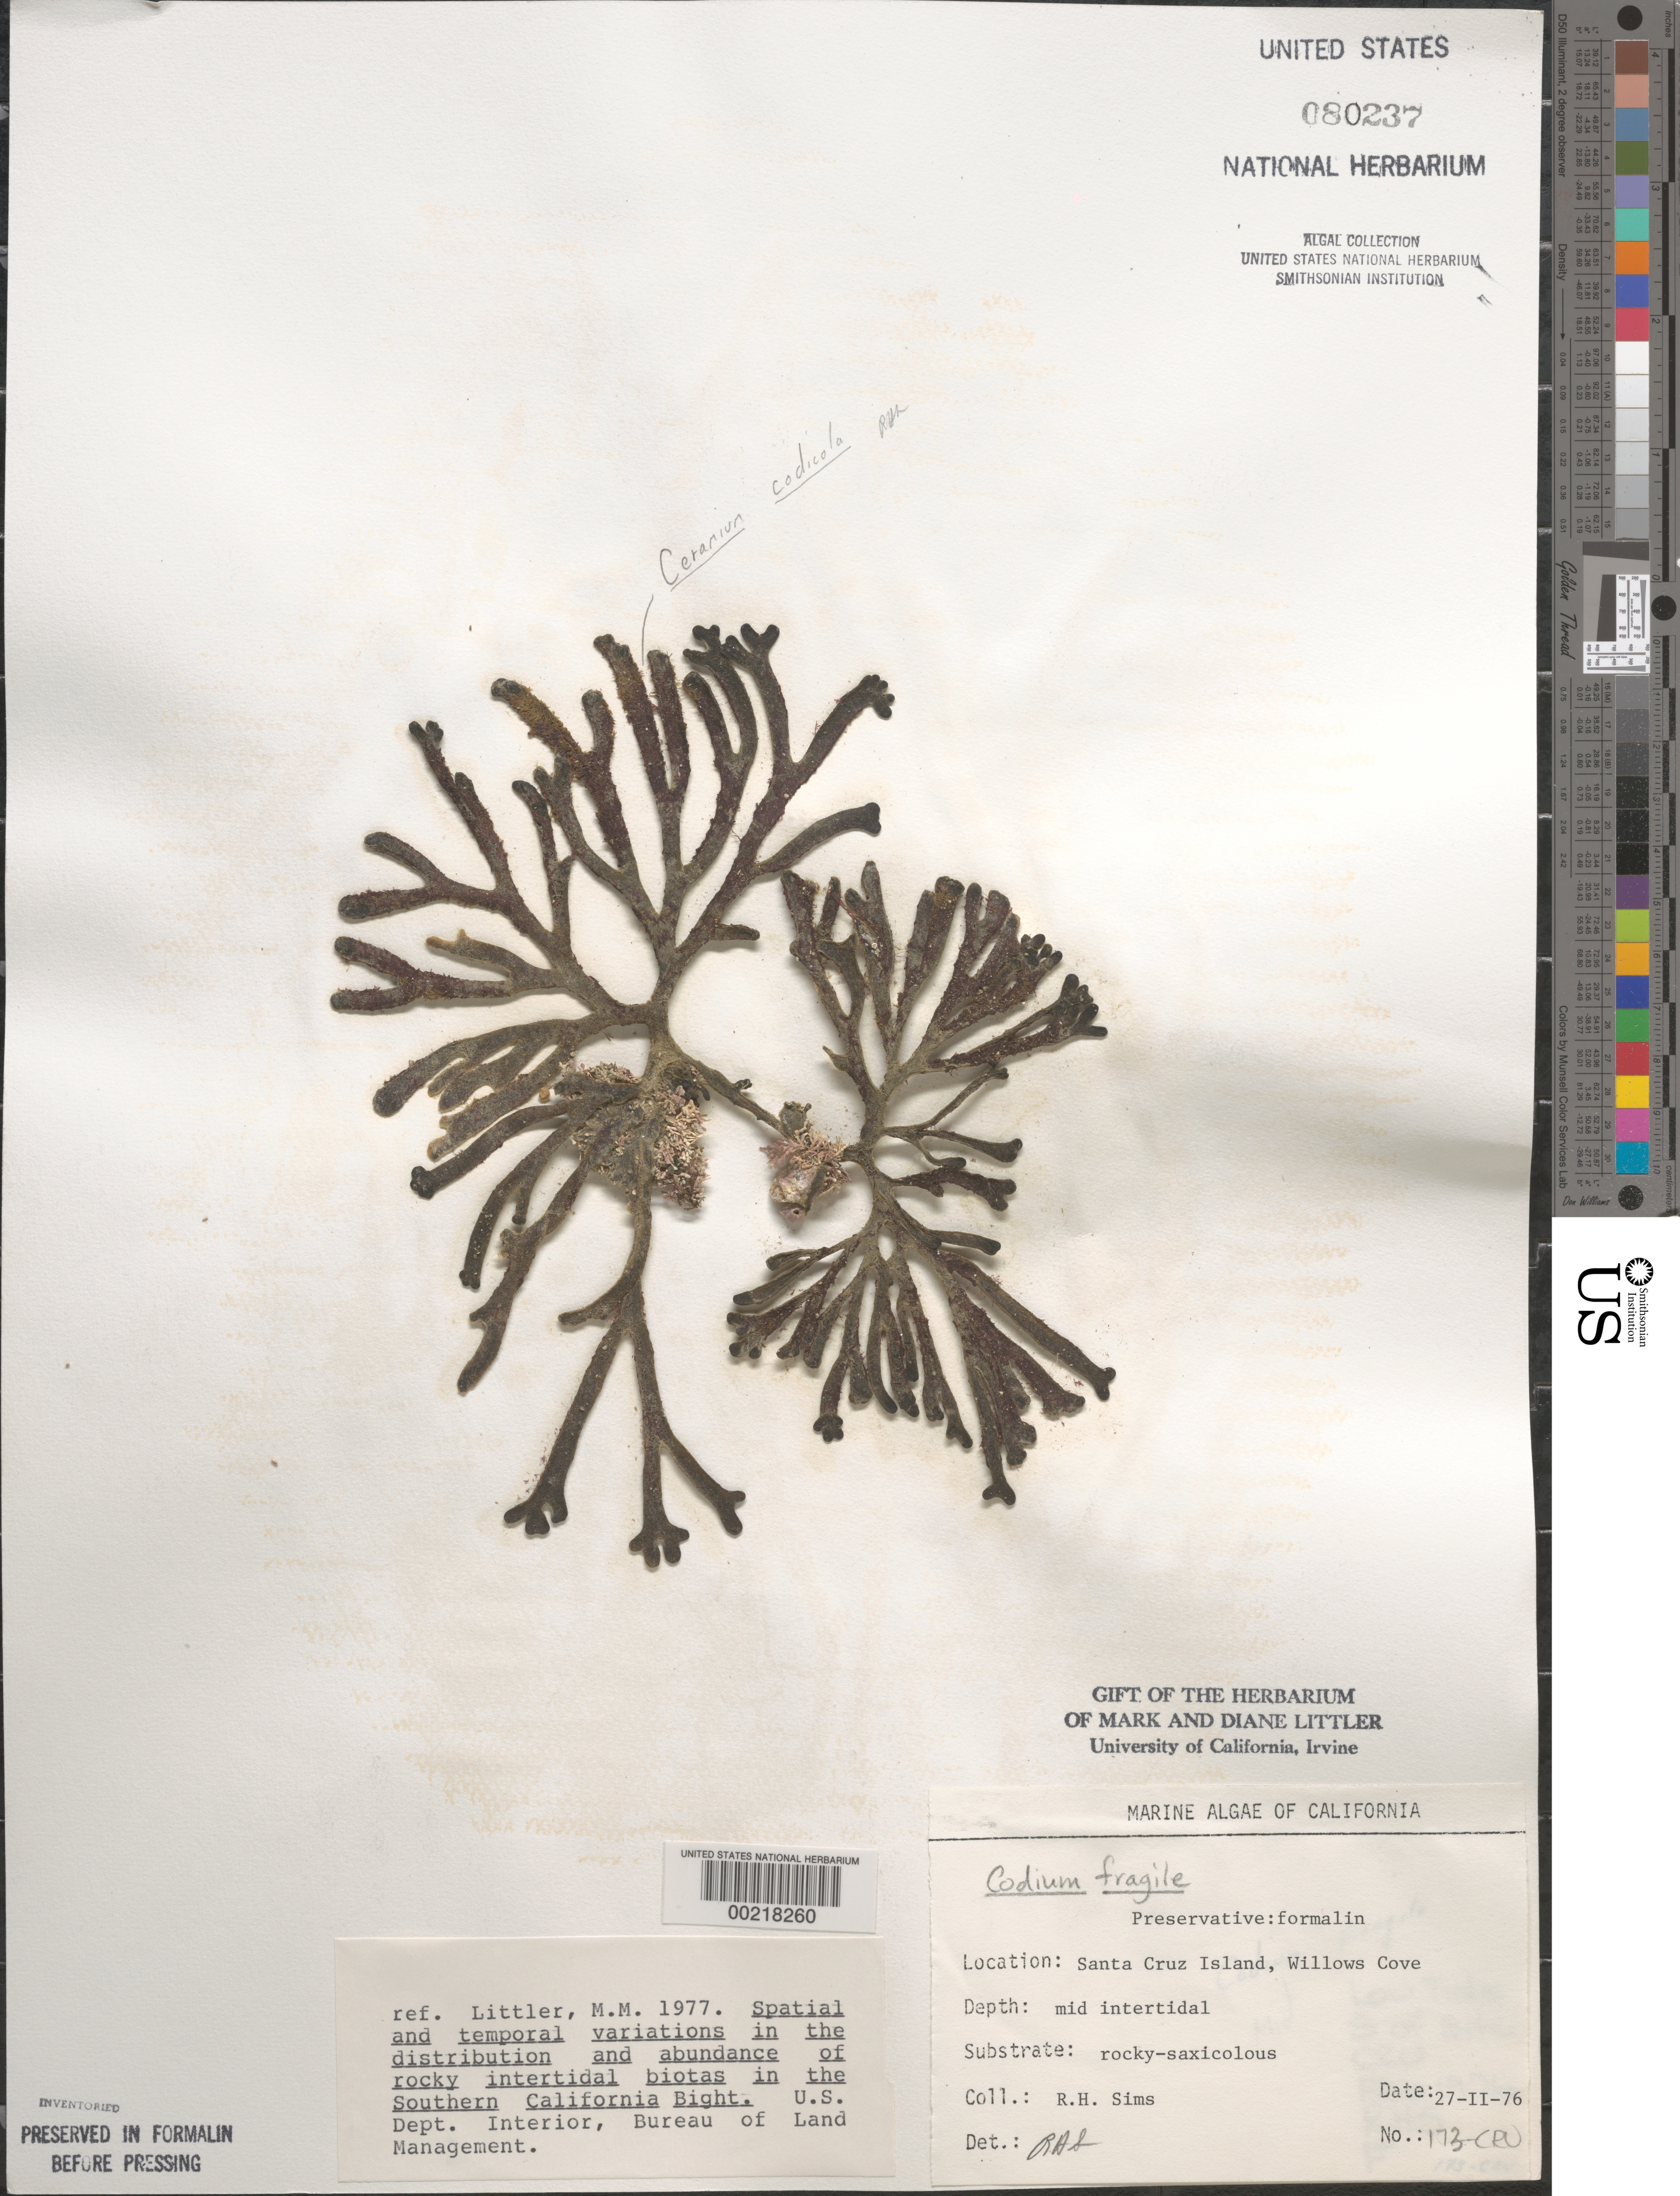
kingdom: Plantae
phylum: Chlorophyta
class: Ulvophyceae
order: Bryopsidales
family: Codiaceae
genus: Codium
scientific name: Codium fragile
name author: (Suringar) P. Hariot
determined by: Sims, Robert H.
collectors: R. H. Sims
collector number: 173-cru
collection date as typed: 27 Feb 1976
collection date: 1976-02-27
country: United States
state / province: California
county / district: Santa Barbara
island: Santa Cruz Island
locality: Willows Anchorage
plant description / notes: BLM-SOCALBIGHT Rocky Intertidal Survey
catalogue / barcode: US 80237